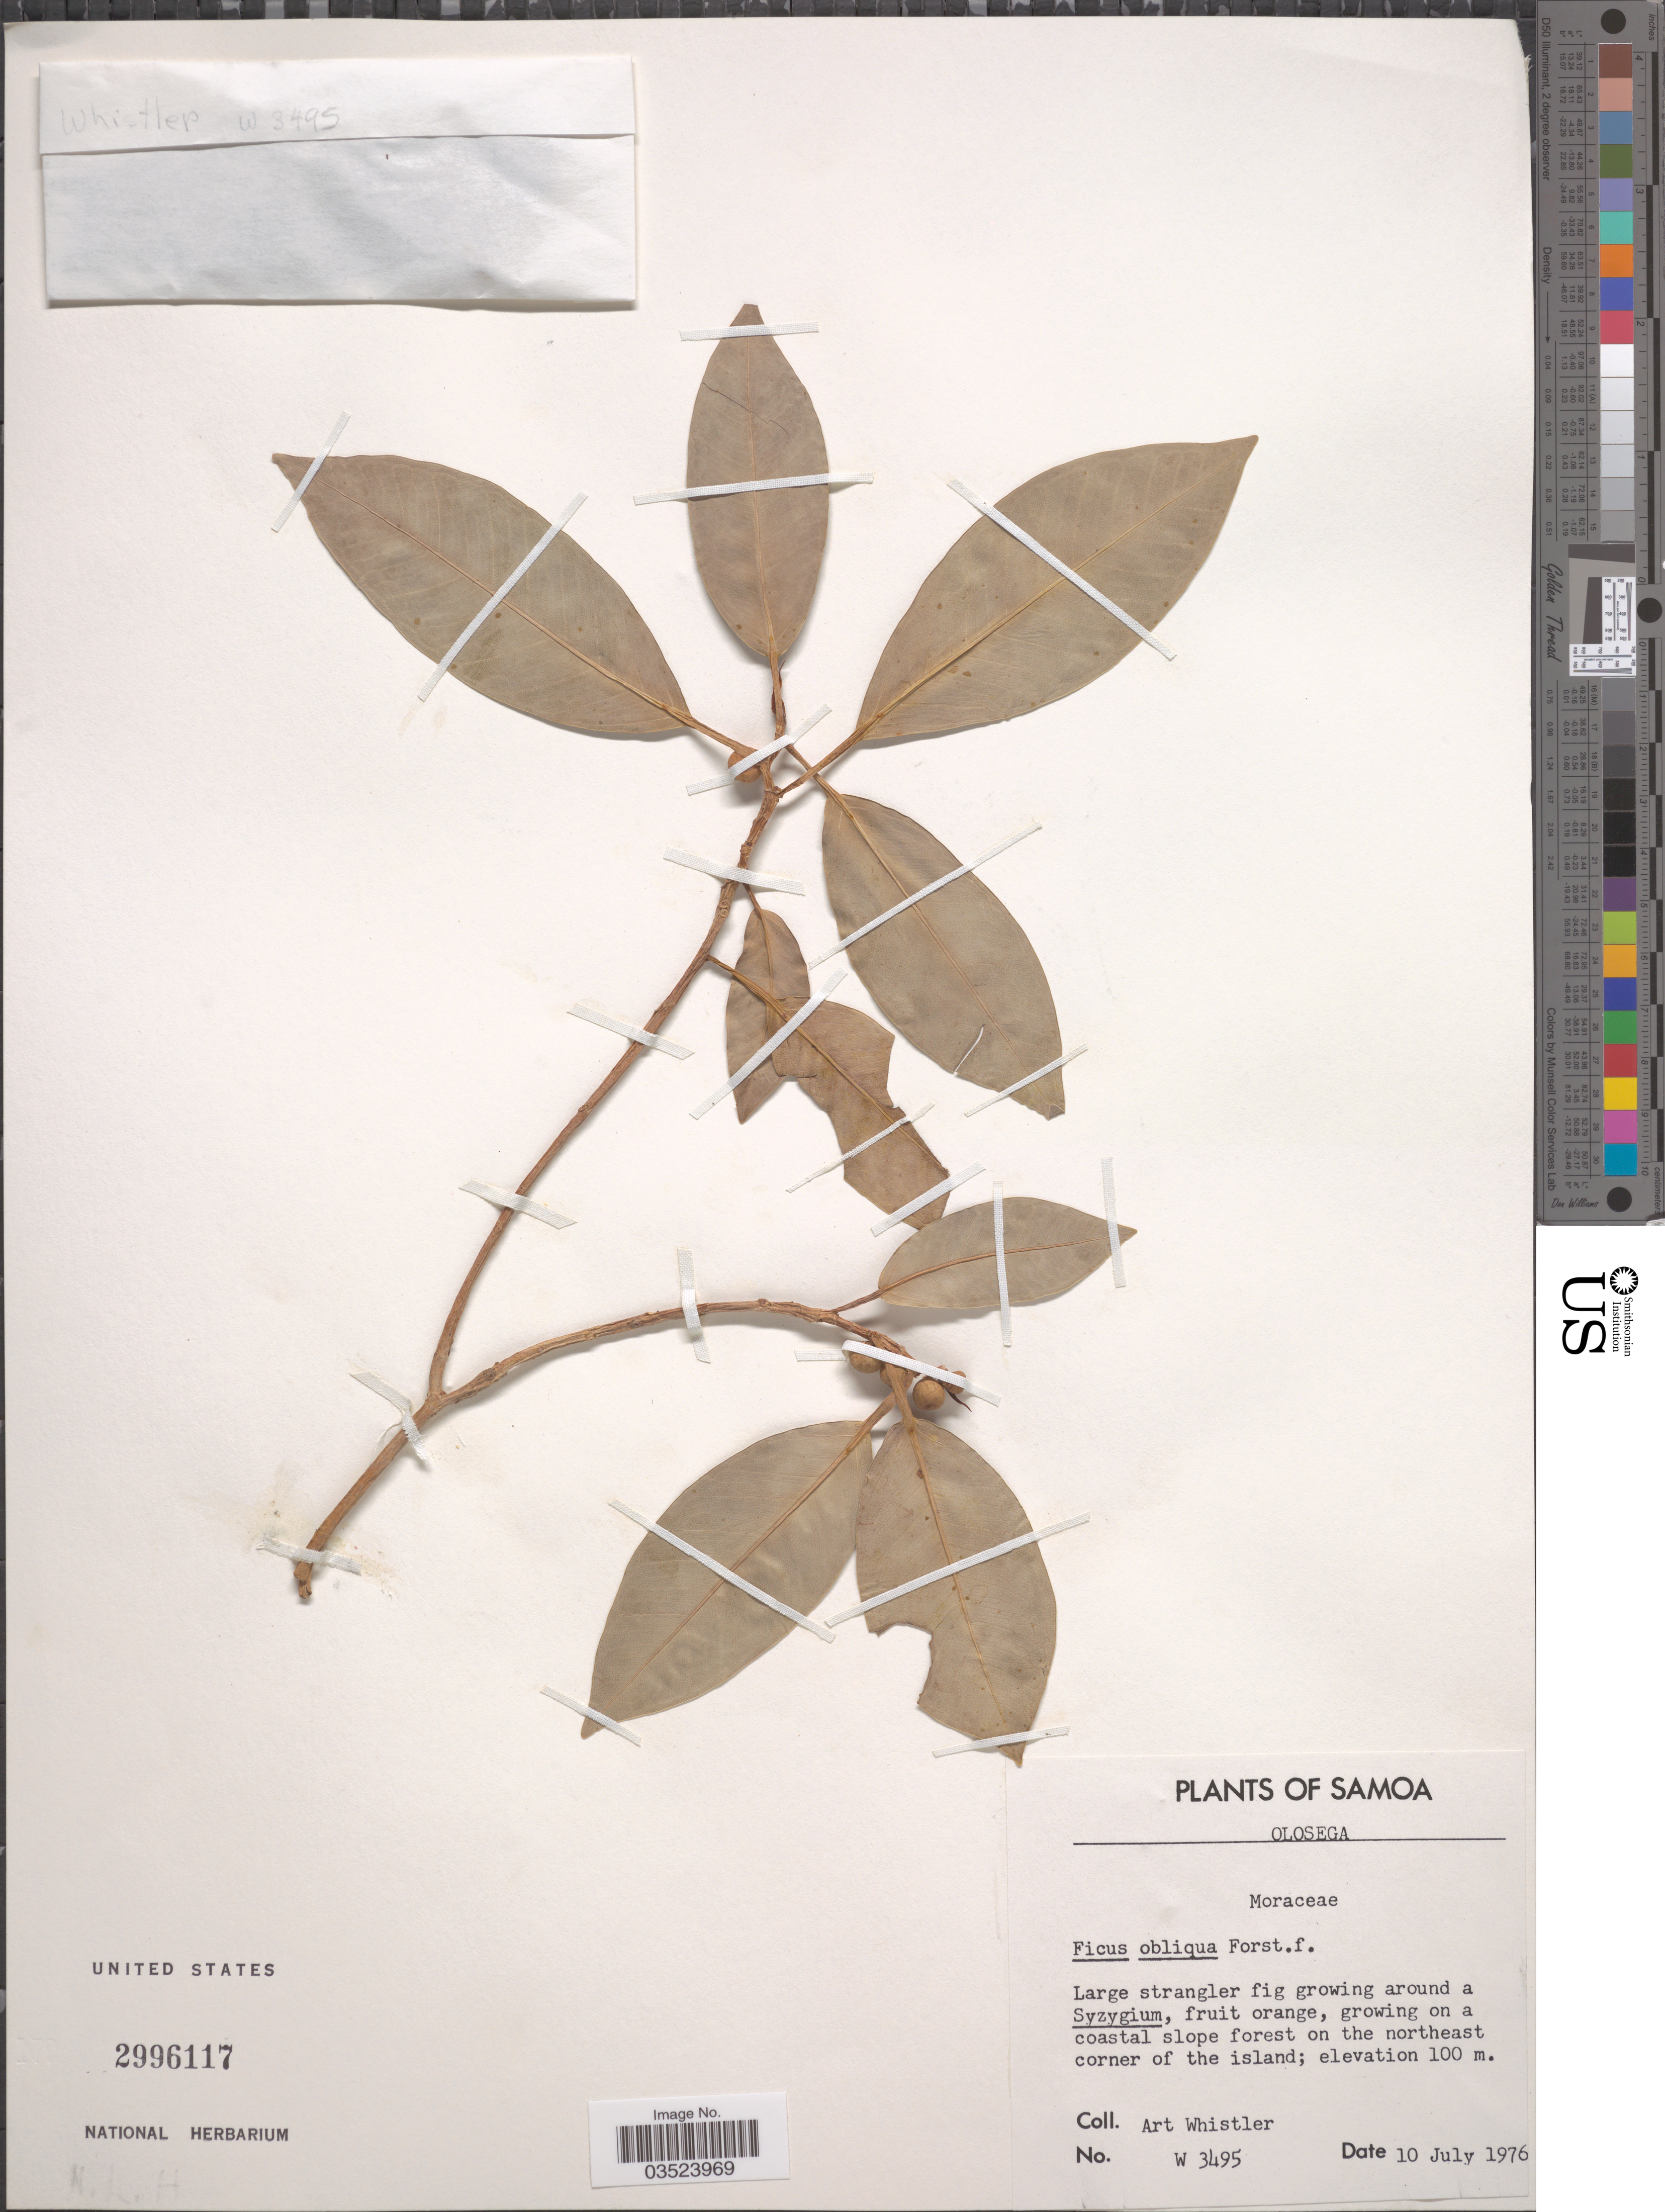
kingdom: Plantae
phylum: Tracheophyta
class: Magnoliopsida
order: Rosales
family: Moraceae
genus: Ficus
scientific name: Ficus obliqua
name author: G. Forst.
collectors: A. Whistler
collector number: W3495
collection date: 1976-07-10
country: American Samoa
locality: Olosega. Samoa. On a coastal slope forest on the northeast corner of the island.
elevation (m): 100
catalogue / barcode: US 2996117